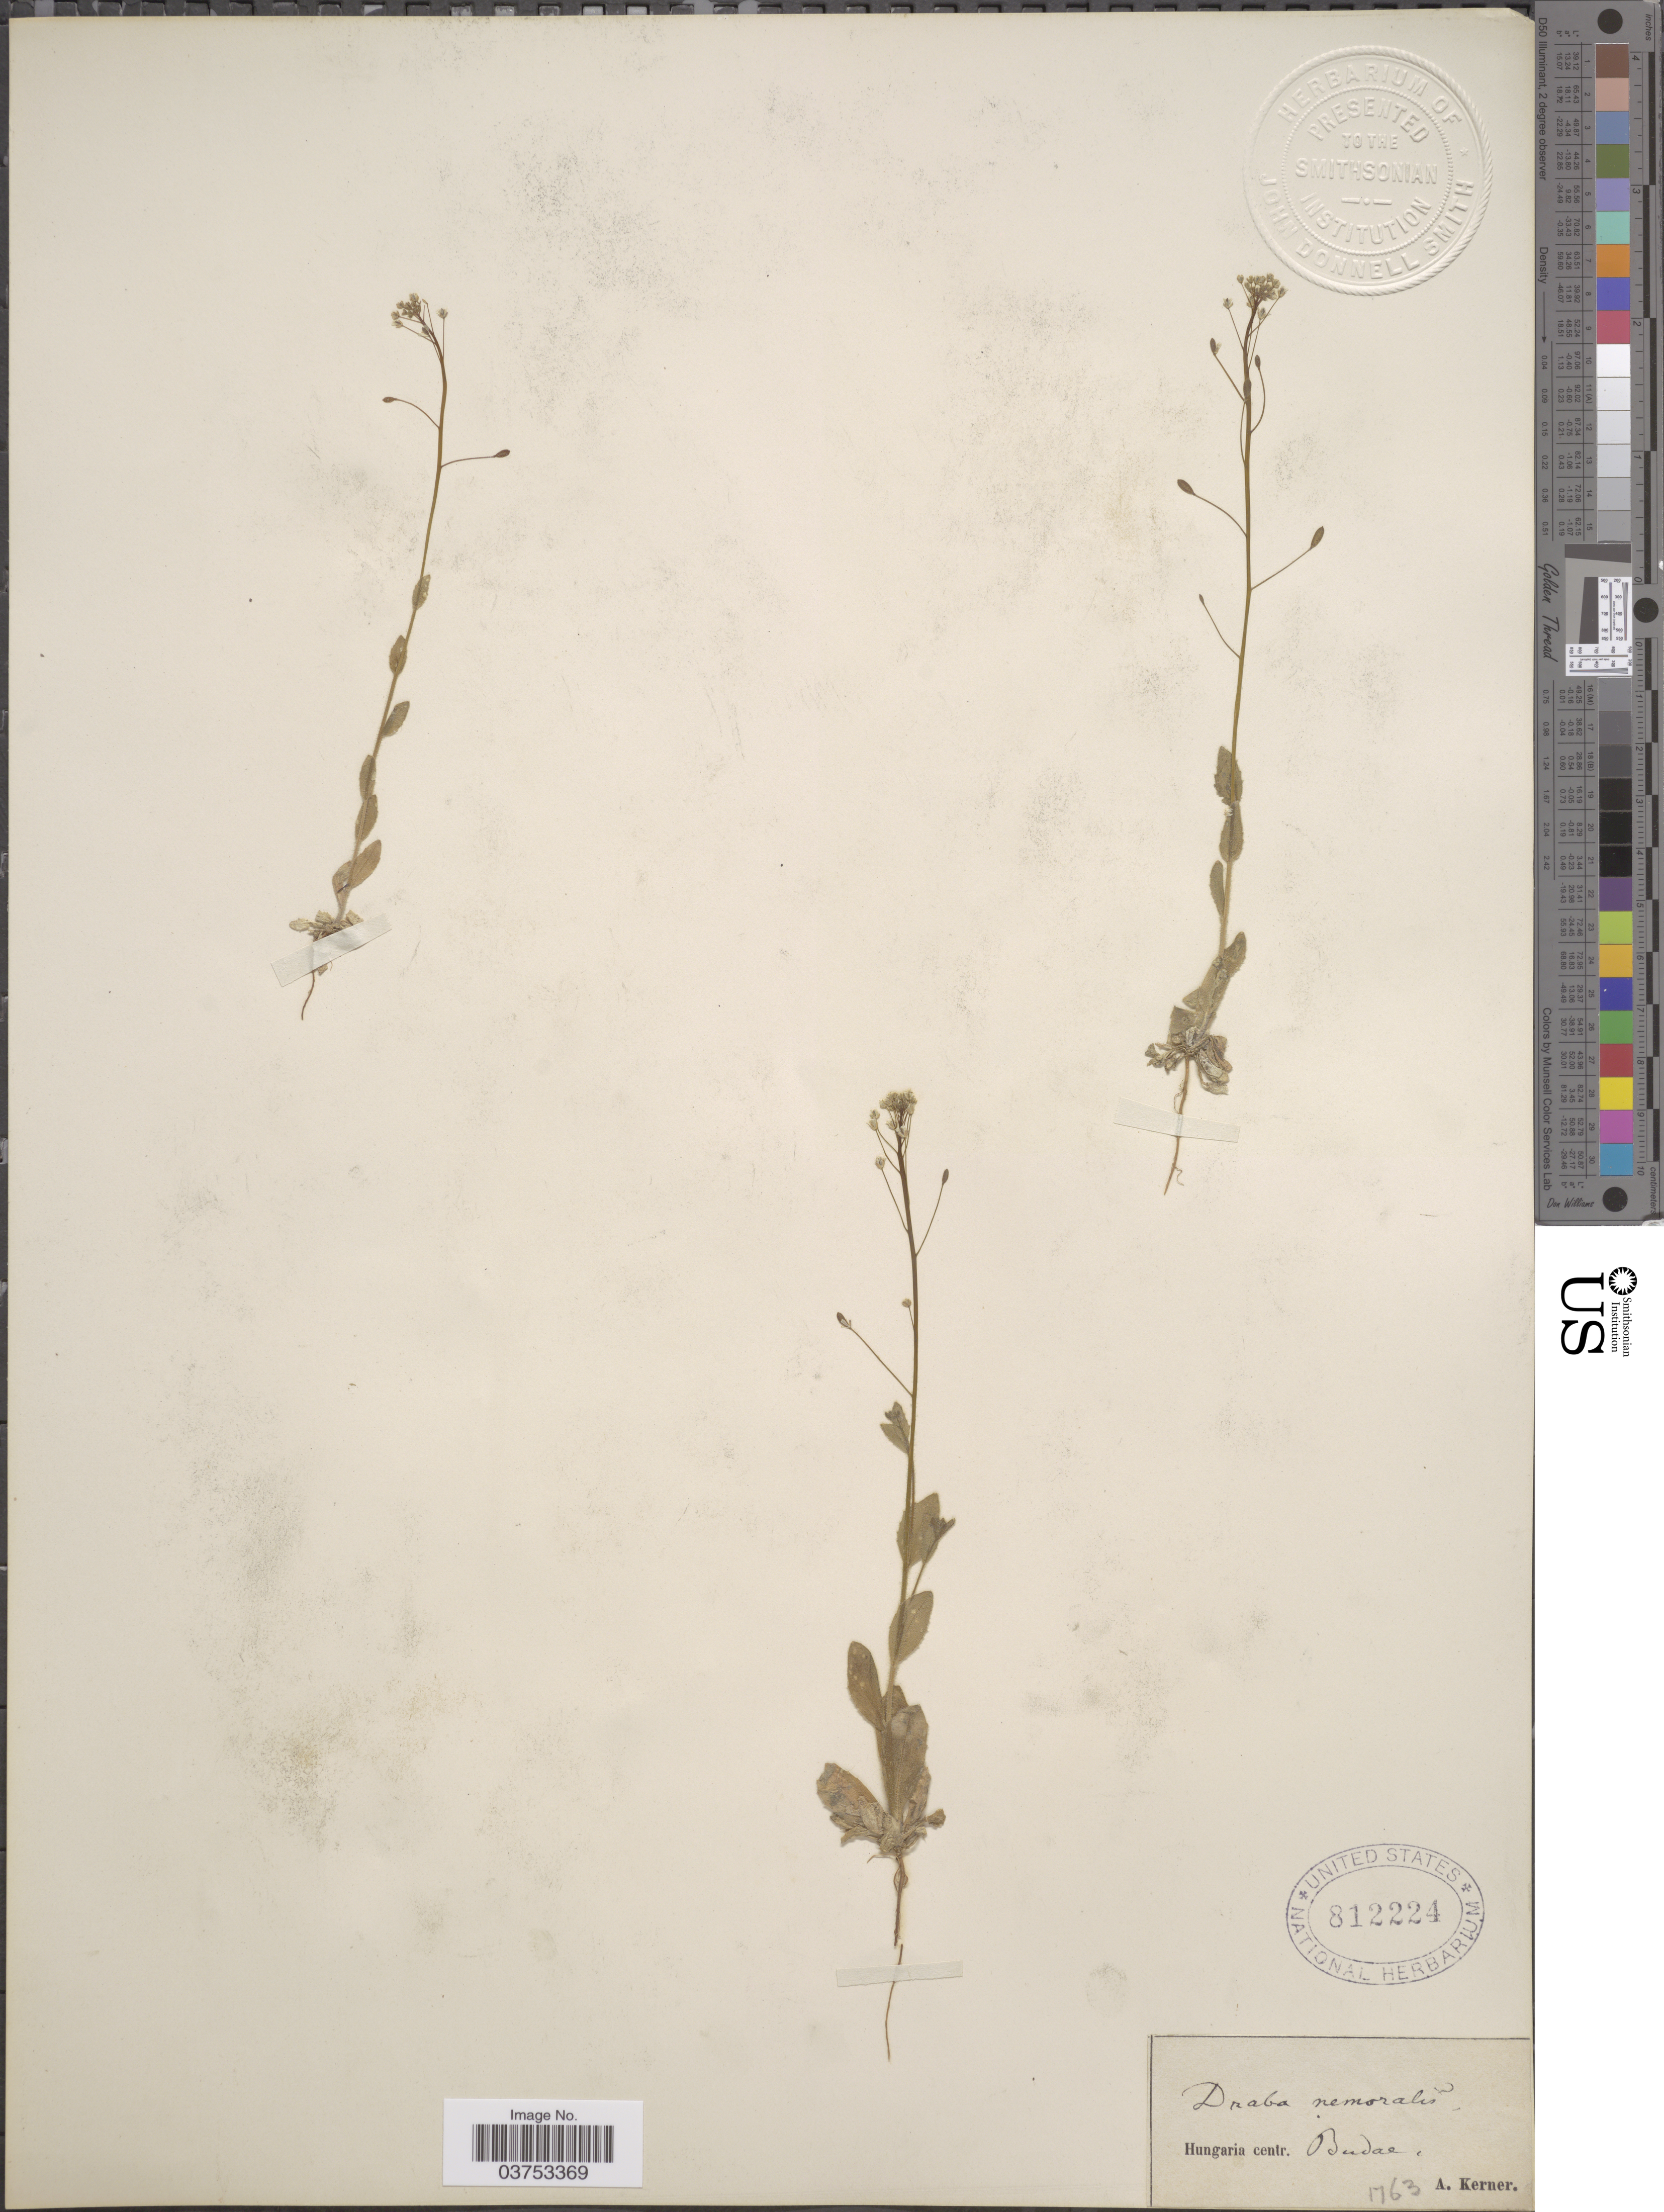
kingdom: Plantae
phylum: Tracheophyta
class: Magnoliopsida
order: Brassicales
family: Brassicaceae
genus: Draba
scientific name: Draba nemorosa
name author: L.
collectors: A. Kerner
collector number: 1763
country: Hungary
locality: Hungaria centr. Budae.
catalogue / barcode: US 812224